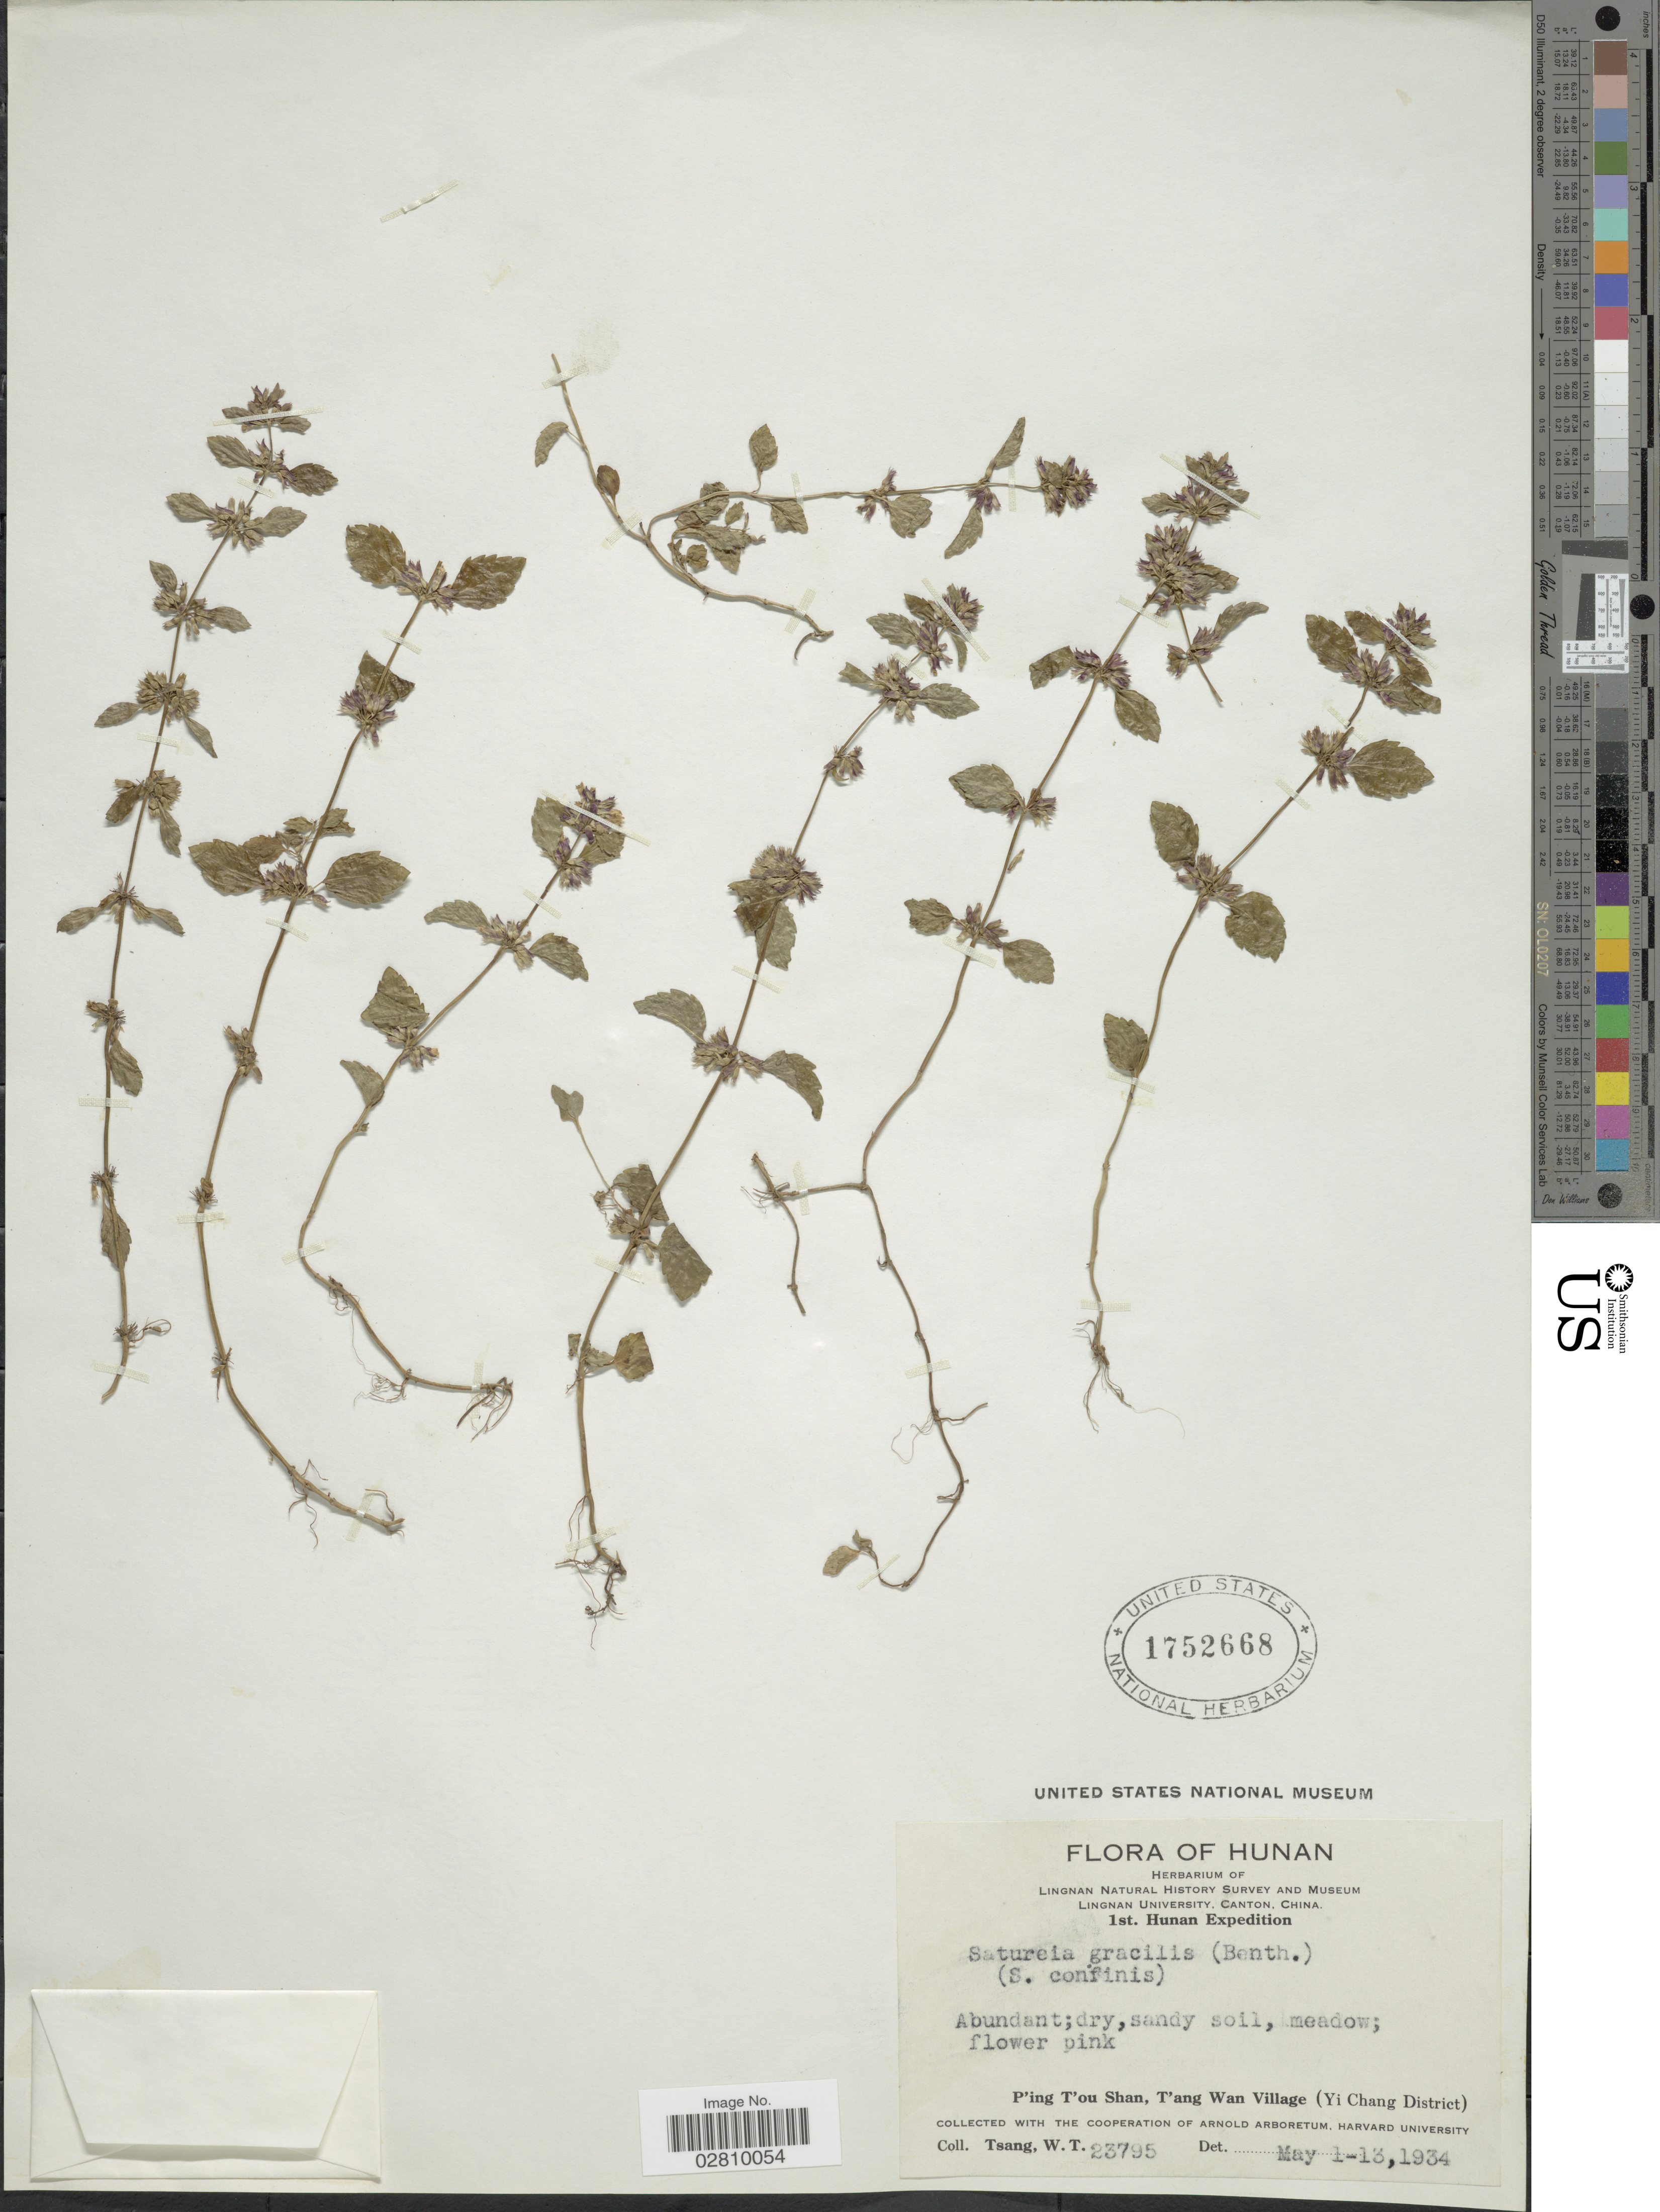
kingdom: Plantae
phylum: Tracheophyta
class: Magnoliopsida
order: Lamiales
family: Lamiaceae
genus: Calamintha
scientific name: Calamintha confinis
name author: Hance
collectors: W. T. Tsang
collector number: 23795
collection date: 1934-05-01/1934-05-13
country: China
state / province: Hunan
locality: P'ing T'ou Shan, T'ang Wan Village (Yi Chang District).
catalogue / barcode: US 1752668